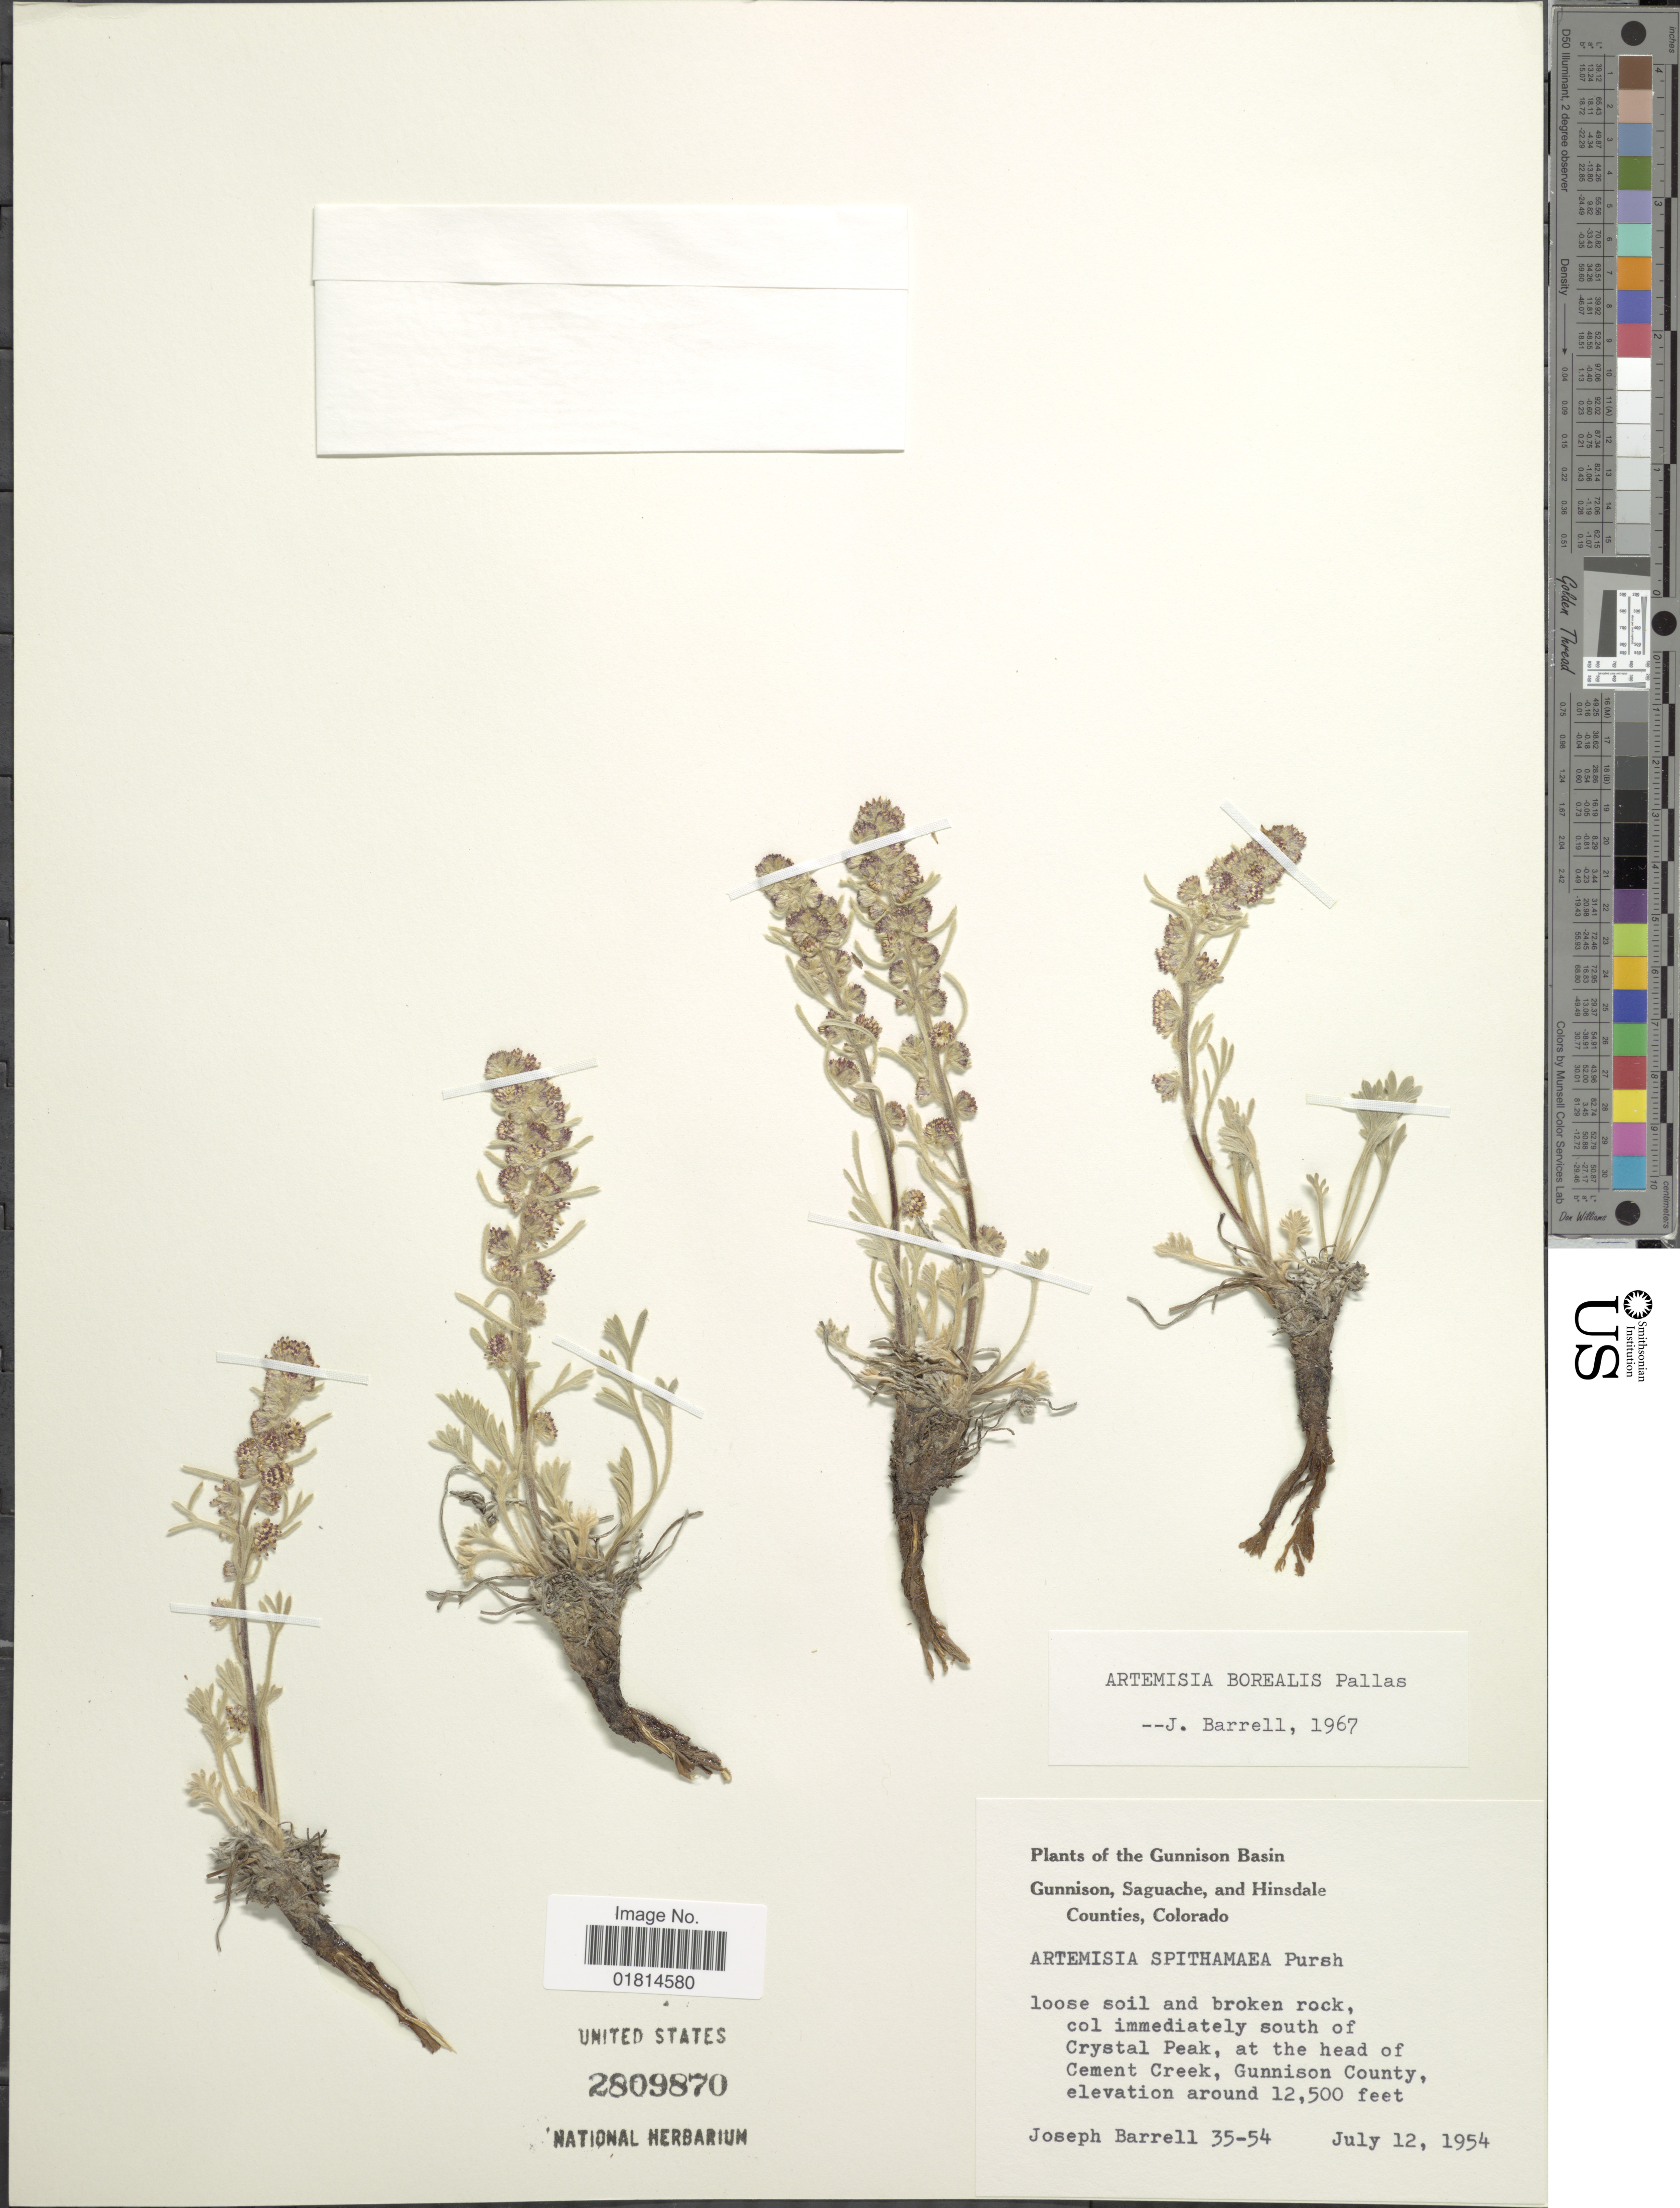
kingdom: Plantae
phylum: Tracheophyta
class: Magnoliopsida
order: Asterales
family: Asteraceae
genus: Artemisia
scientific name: Artemisia borealis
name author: Pall.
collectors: J. Barrell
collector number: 35-54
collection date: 1954-07-12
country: United States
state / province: Colorado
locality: Gunnison Basin. Gunnison, Saguache, and Hinsdale Counties, Colorado. Col immediately south of Crystal Peak, at the head of Cement Creek, Gunnison County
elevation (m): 3810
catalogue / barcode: US 2809870